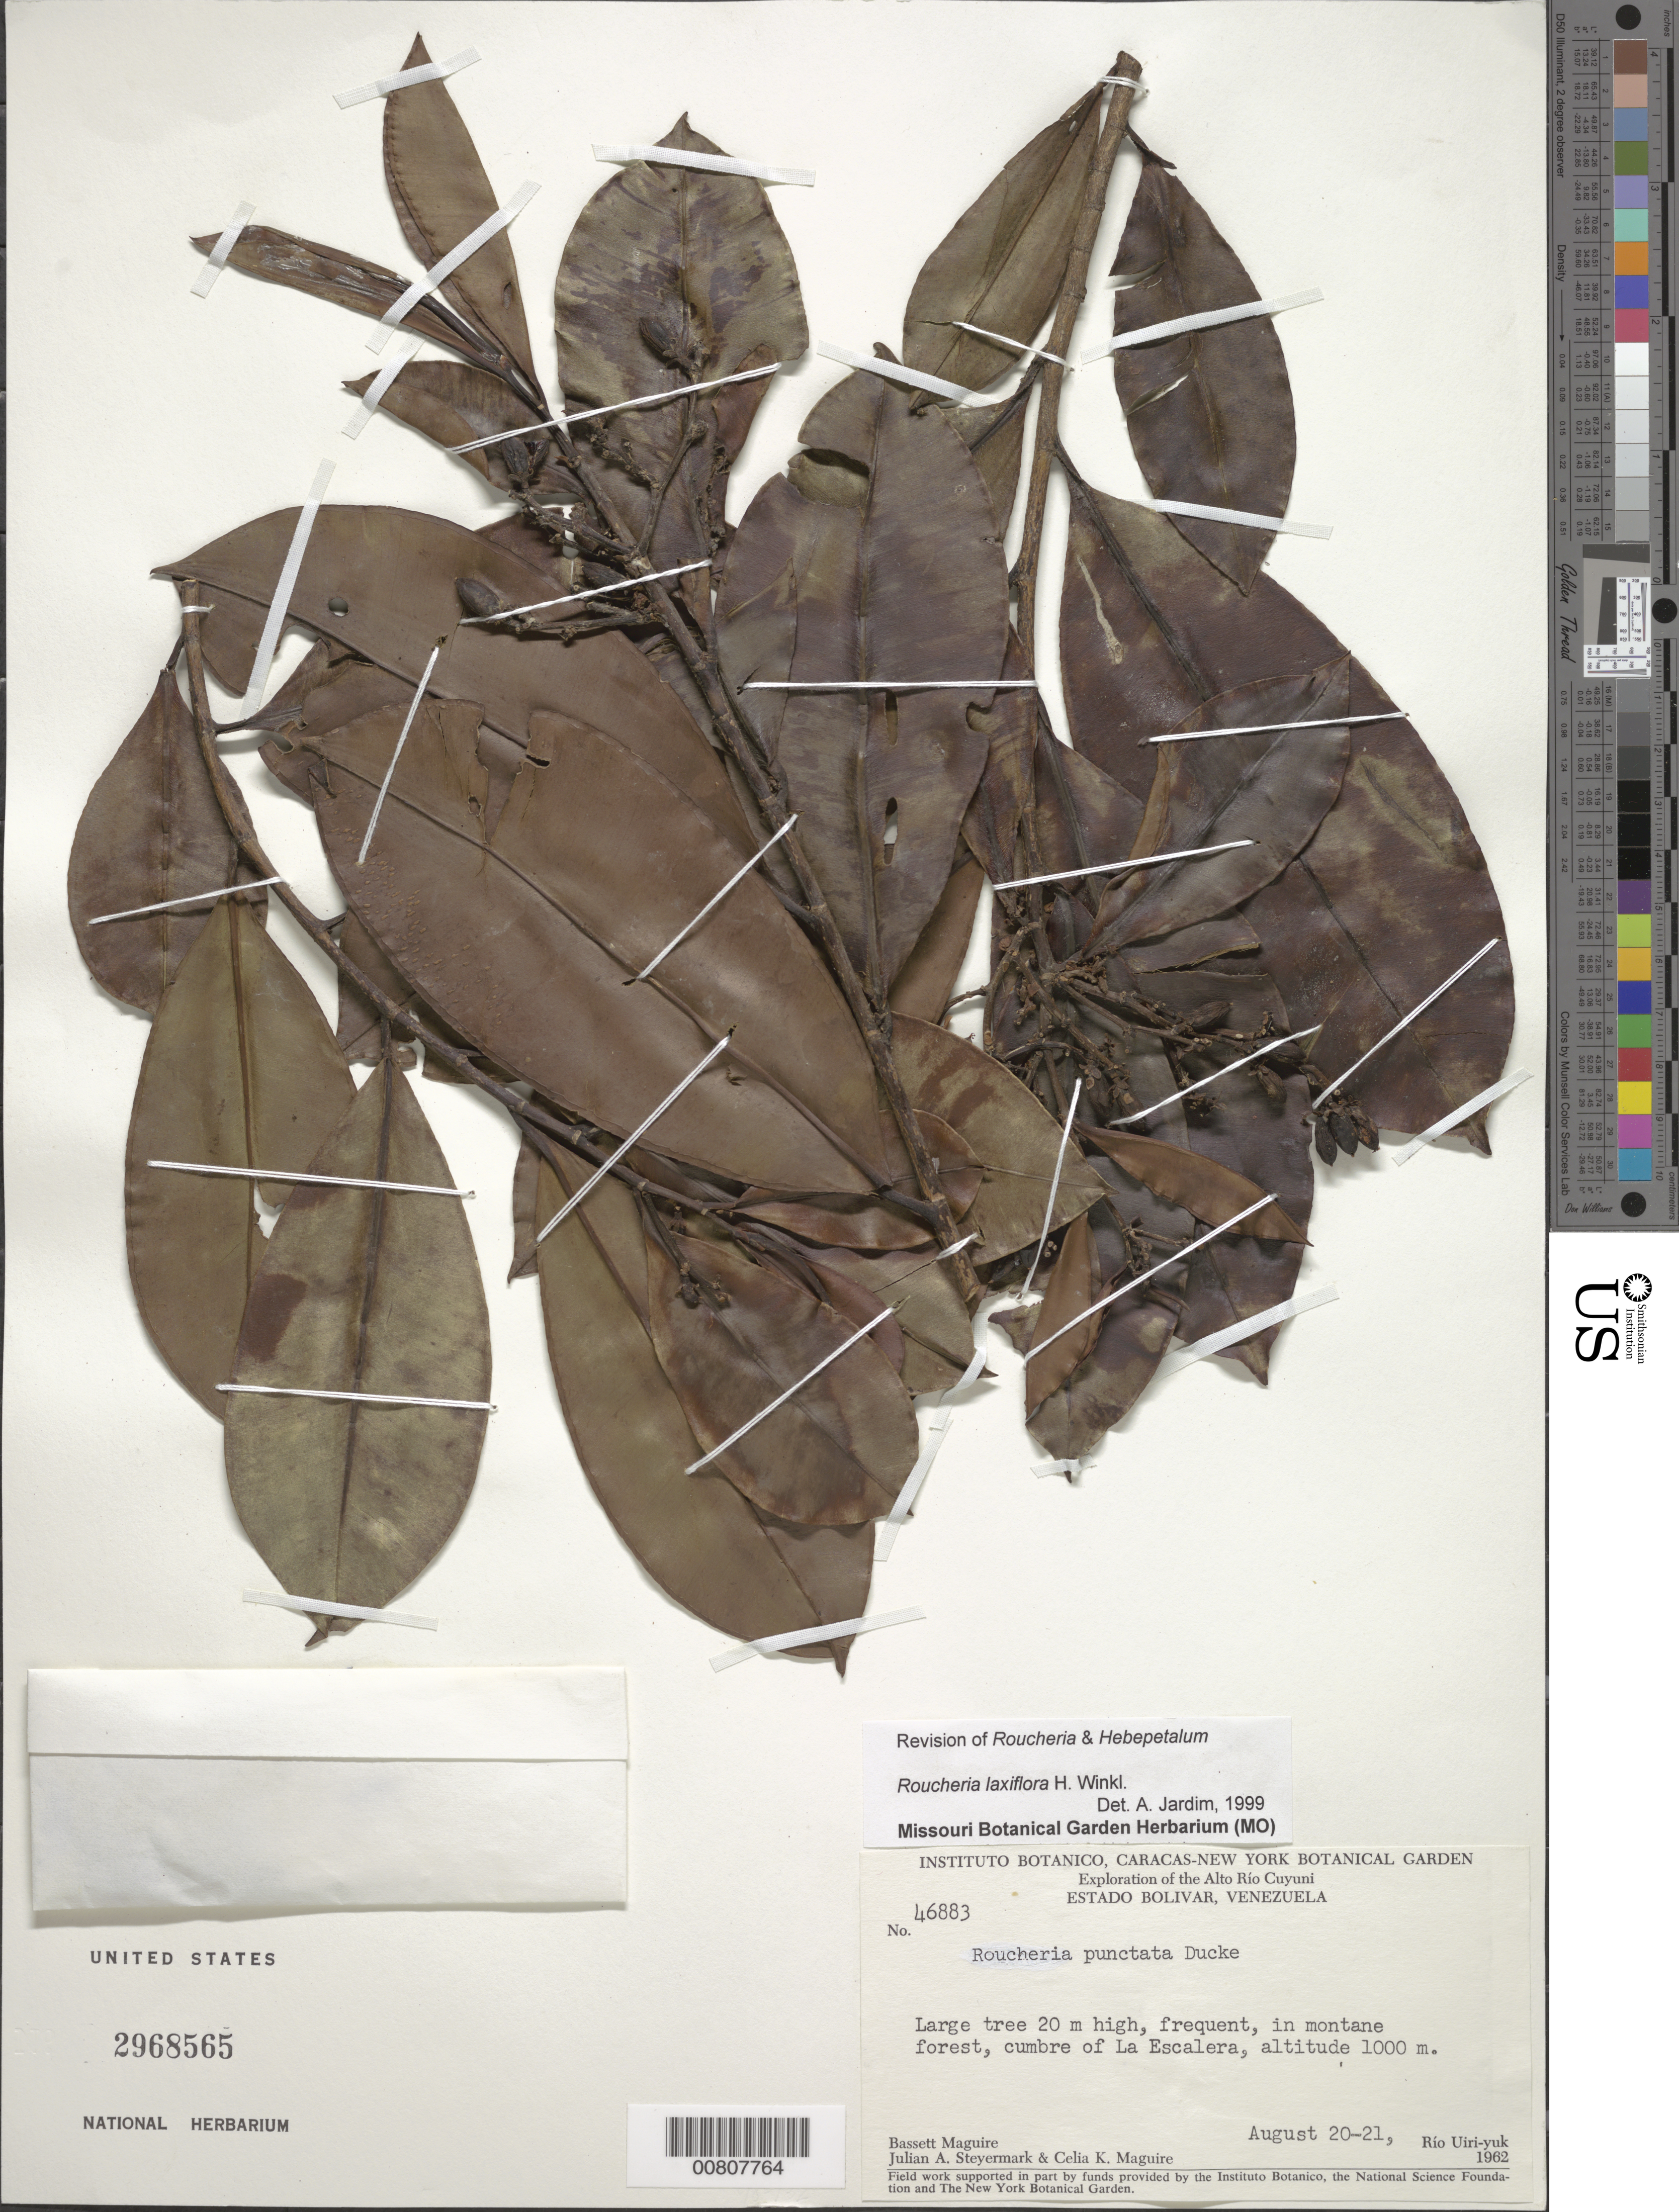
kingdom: Plantae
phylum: Tracheophyta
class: Magnoliopsida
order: Malpighiales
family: Linaceae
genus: Roucheria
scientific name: Roucheria laxiflora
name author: H. Winkl.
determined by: Jardim, A.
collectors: B. Maguire, C. K. Maguire & J. Steyermark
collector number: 46883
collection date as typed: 20-Aug-62 to 21-Aug-62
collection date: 1962-08-20/1962-08-21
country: Venezuela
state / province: Bolívar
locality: Alto Río Cuyuni, Río Uiri-yuk, La Escalera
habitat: Montane forest, en cumbre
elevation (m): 1000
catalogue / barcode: US 2968565